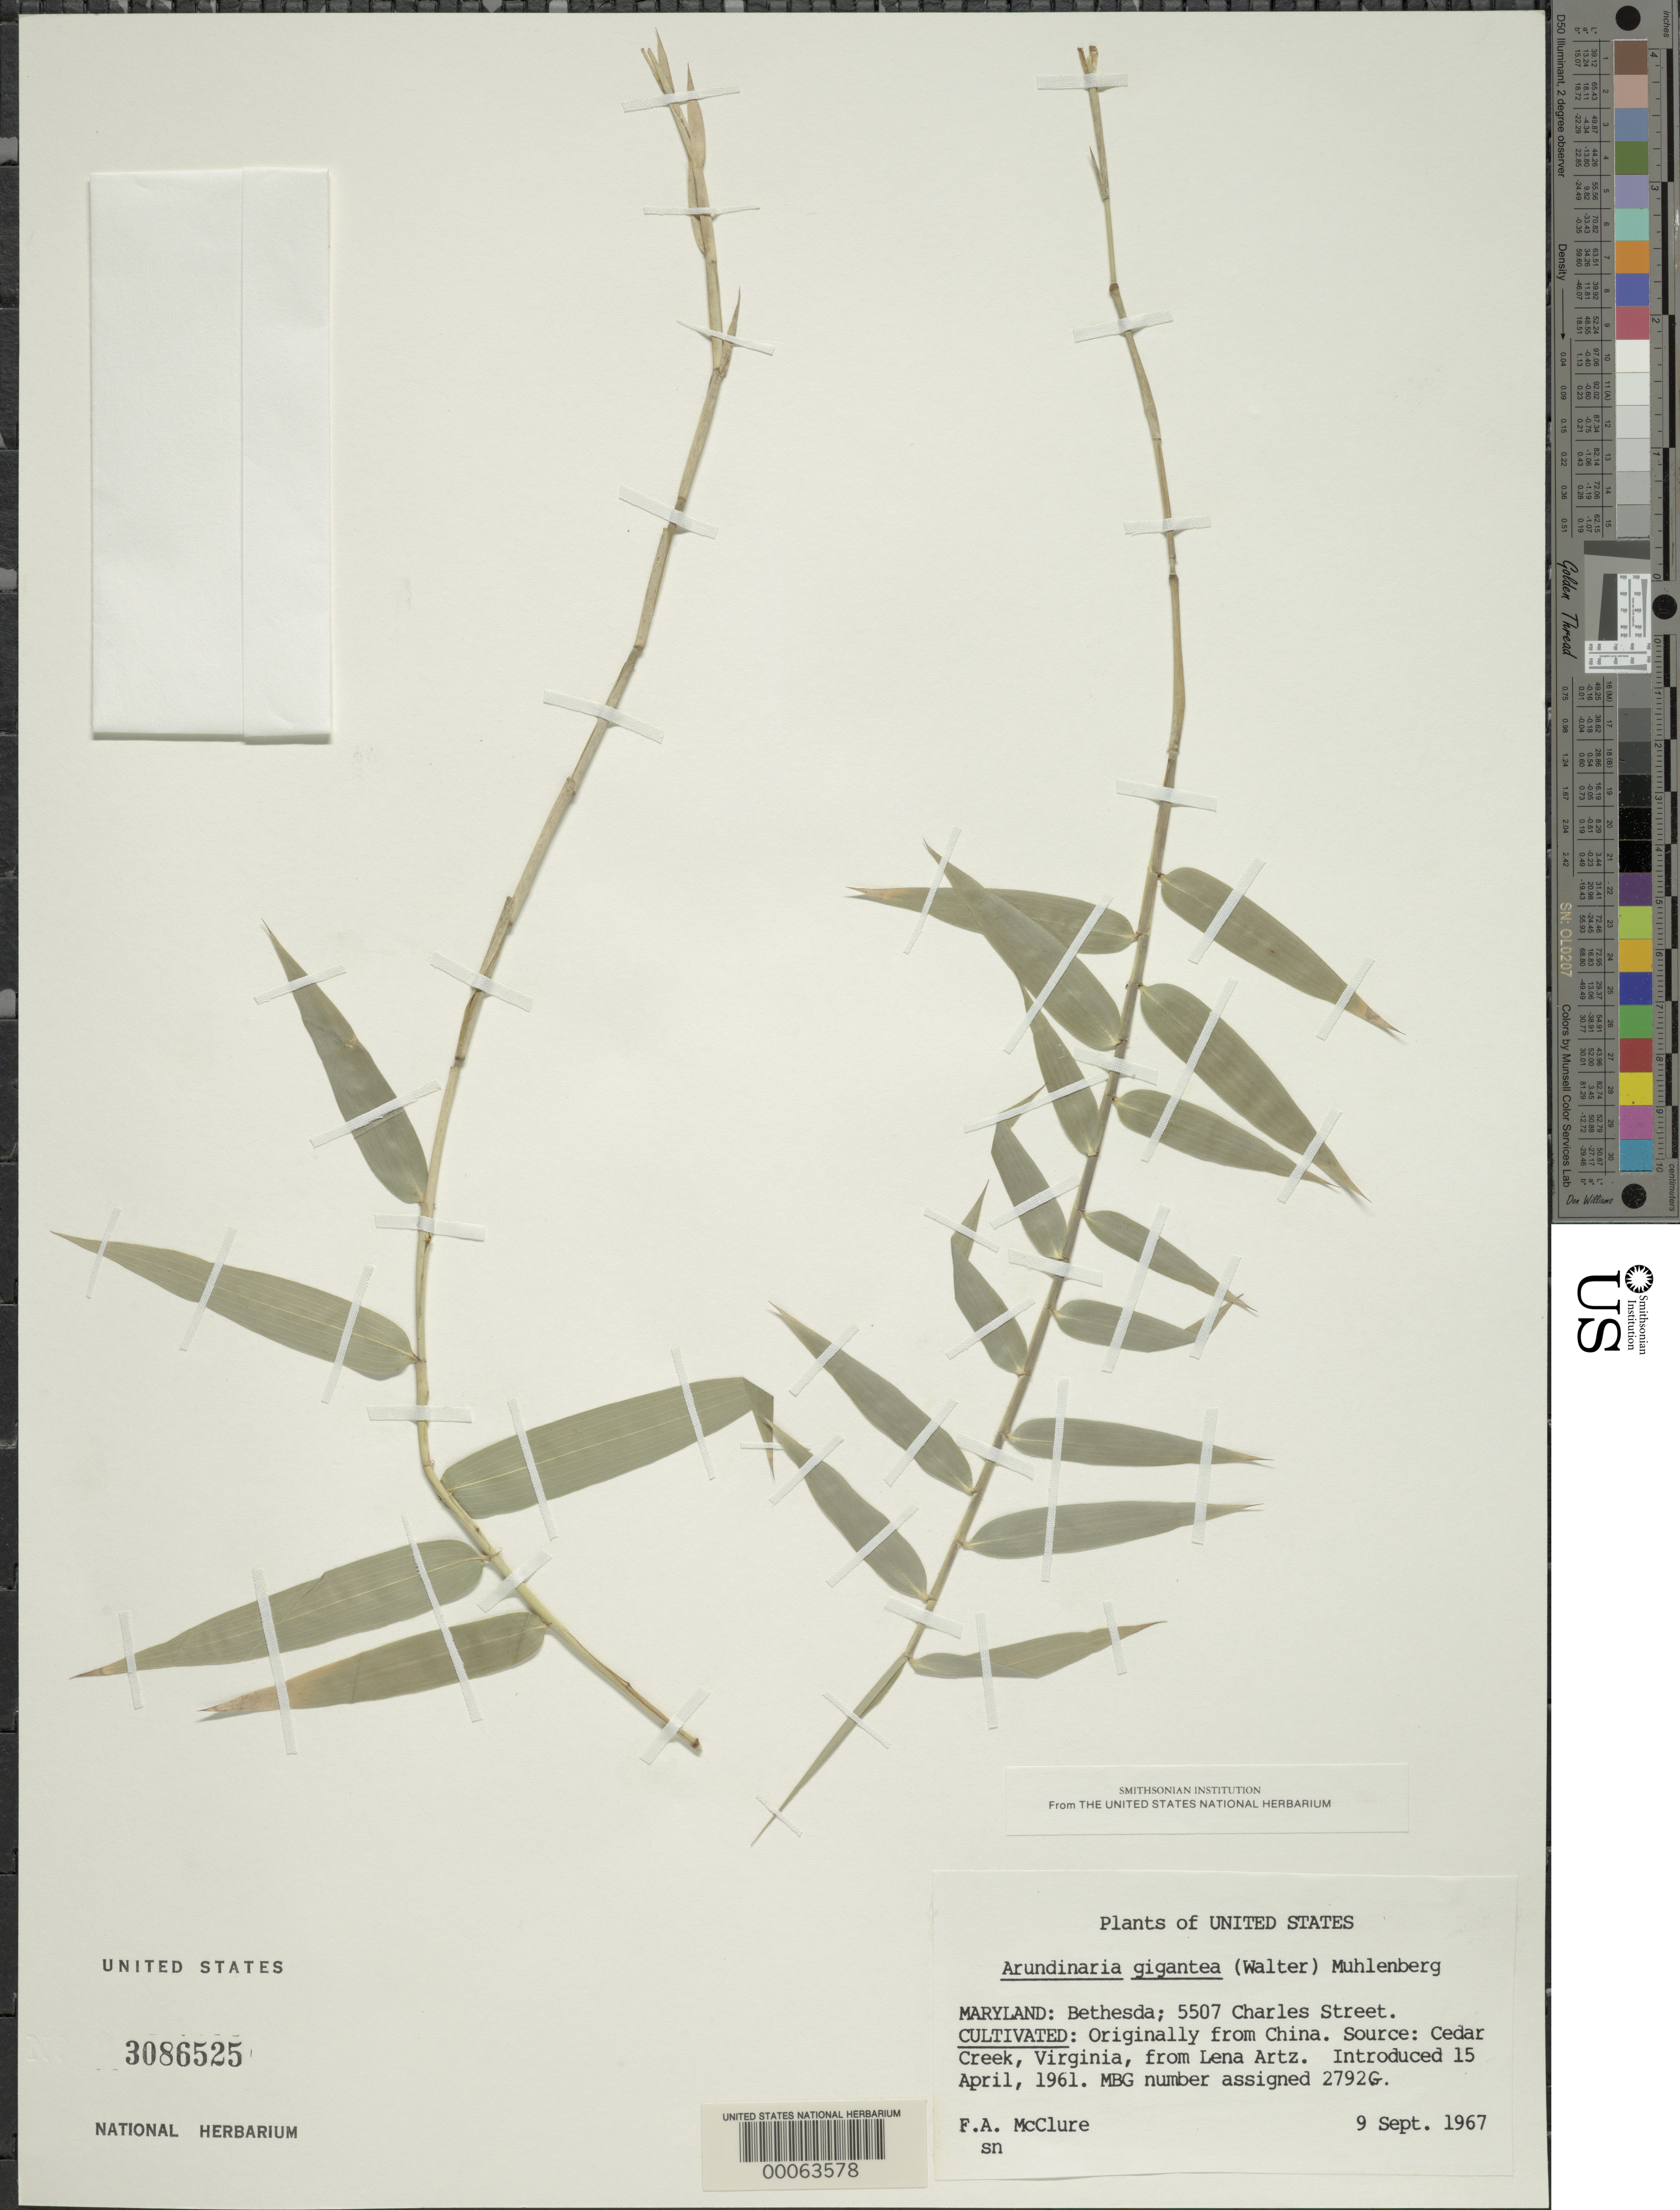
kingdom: Plantae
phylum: Tracheophyta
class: Liliopsida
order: Poales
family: Poaceae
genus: Arundinaria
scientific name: Arundinaria gigantea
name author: (Walter) Muhl.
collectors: F. A. McClure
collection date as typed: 09 Sep 1967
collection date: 1967-09-09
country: United States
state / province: Maryland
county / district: Montgomery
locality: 5507 Charles Street, Bethesda (McClure's garden)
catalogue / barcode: US 3086525